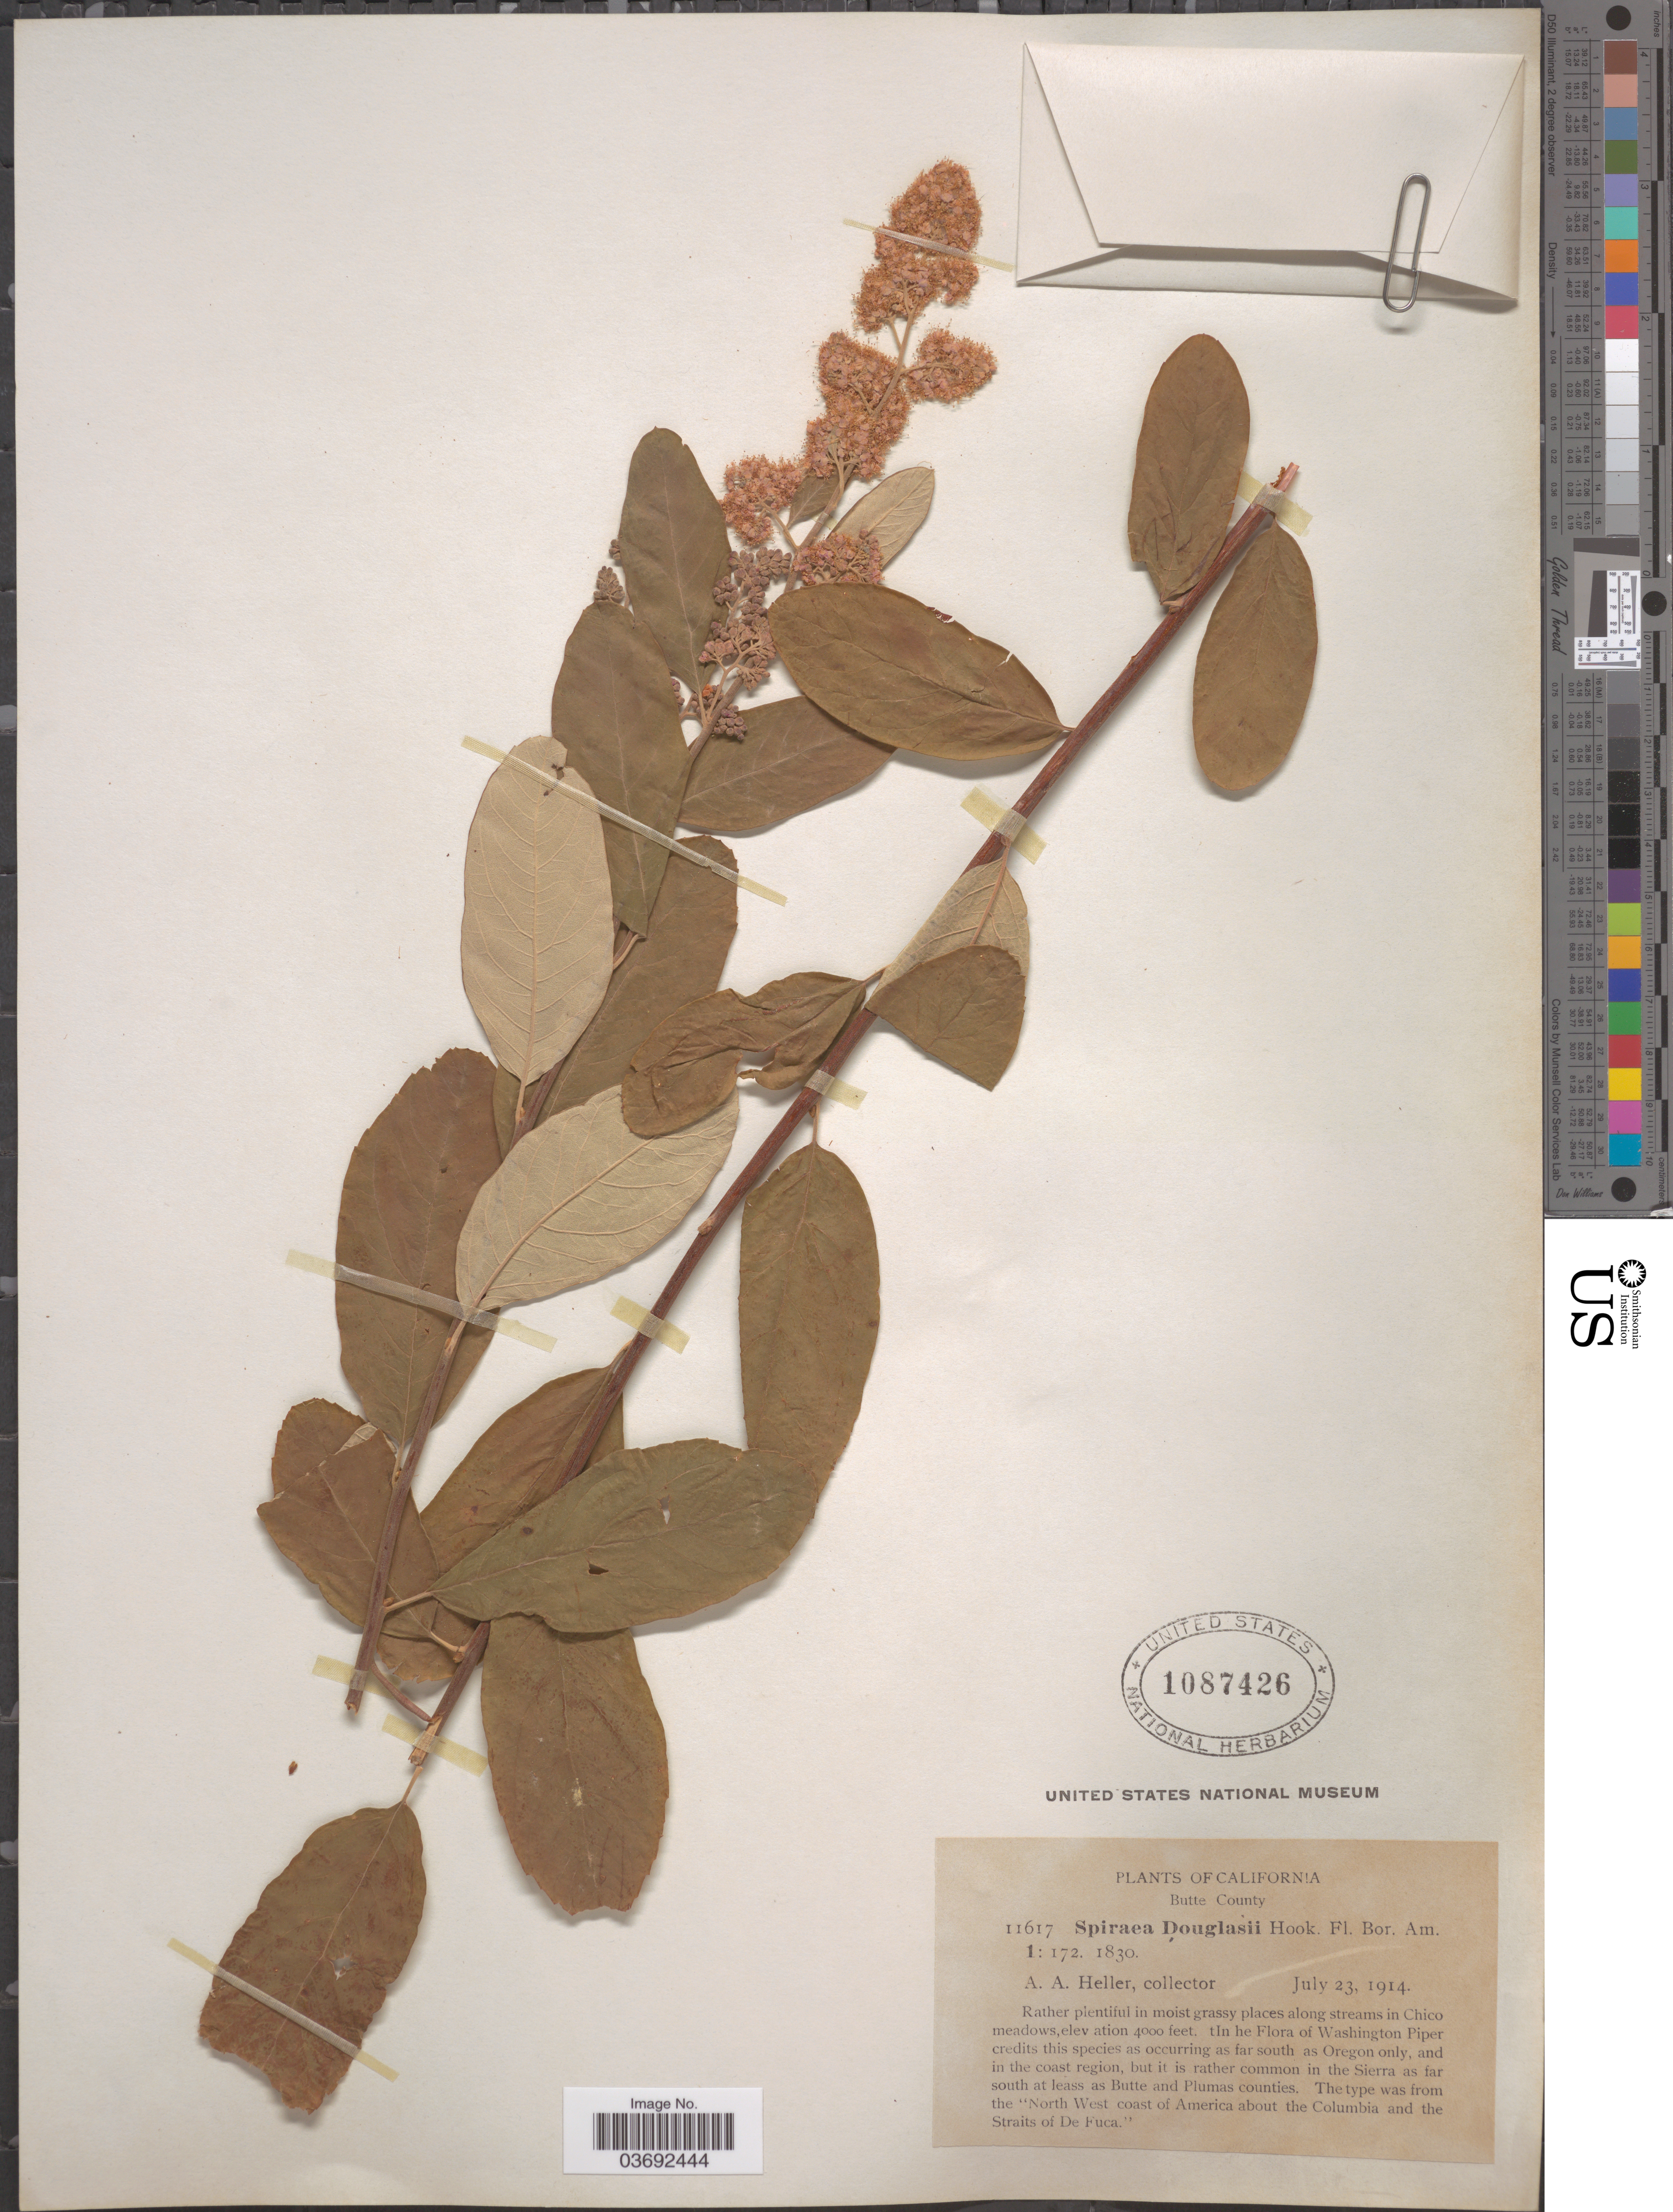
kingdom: Plantae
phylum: Tracheophyta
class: Magnoliopsida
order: Rosales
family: Rosaceae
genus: Spiraea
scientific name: Spiraea douglasii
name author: Hook.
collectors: A. A. Heller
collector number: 11617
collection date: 1914-07-23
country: United States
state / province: California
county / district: Butte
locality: Butte County. Along streams in Chico meadows. In the Flora of Washington Piper credits this species as occuring as far south as Oregon only, and in the coast region, but it is rather common in the Sierra as far south at leass as Butte and Plumas counties.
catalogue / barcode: US 1087426